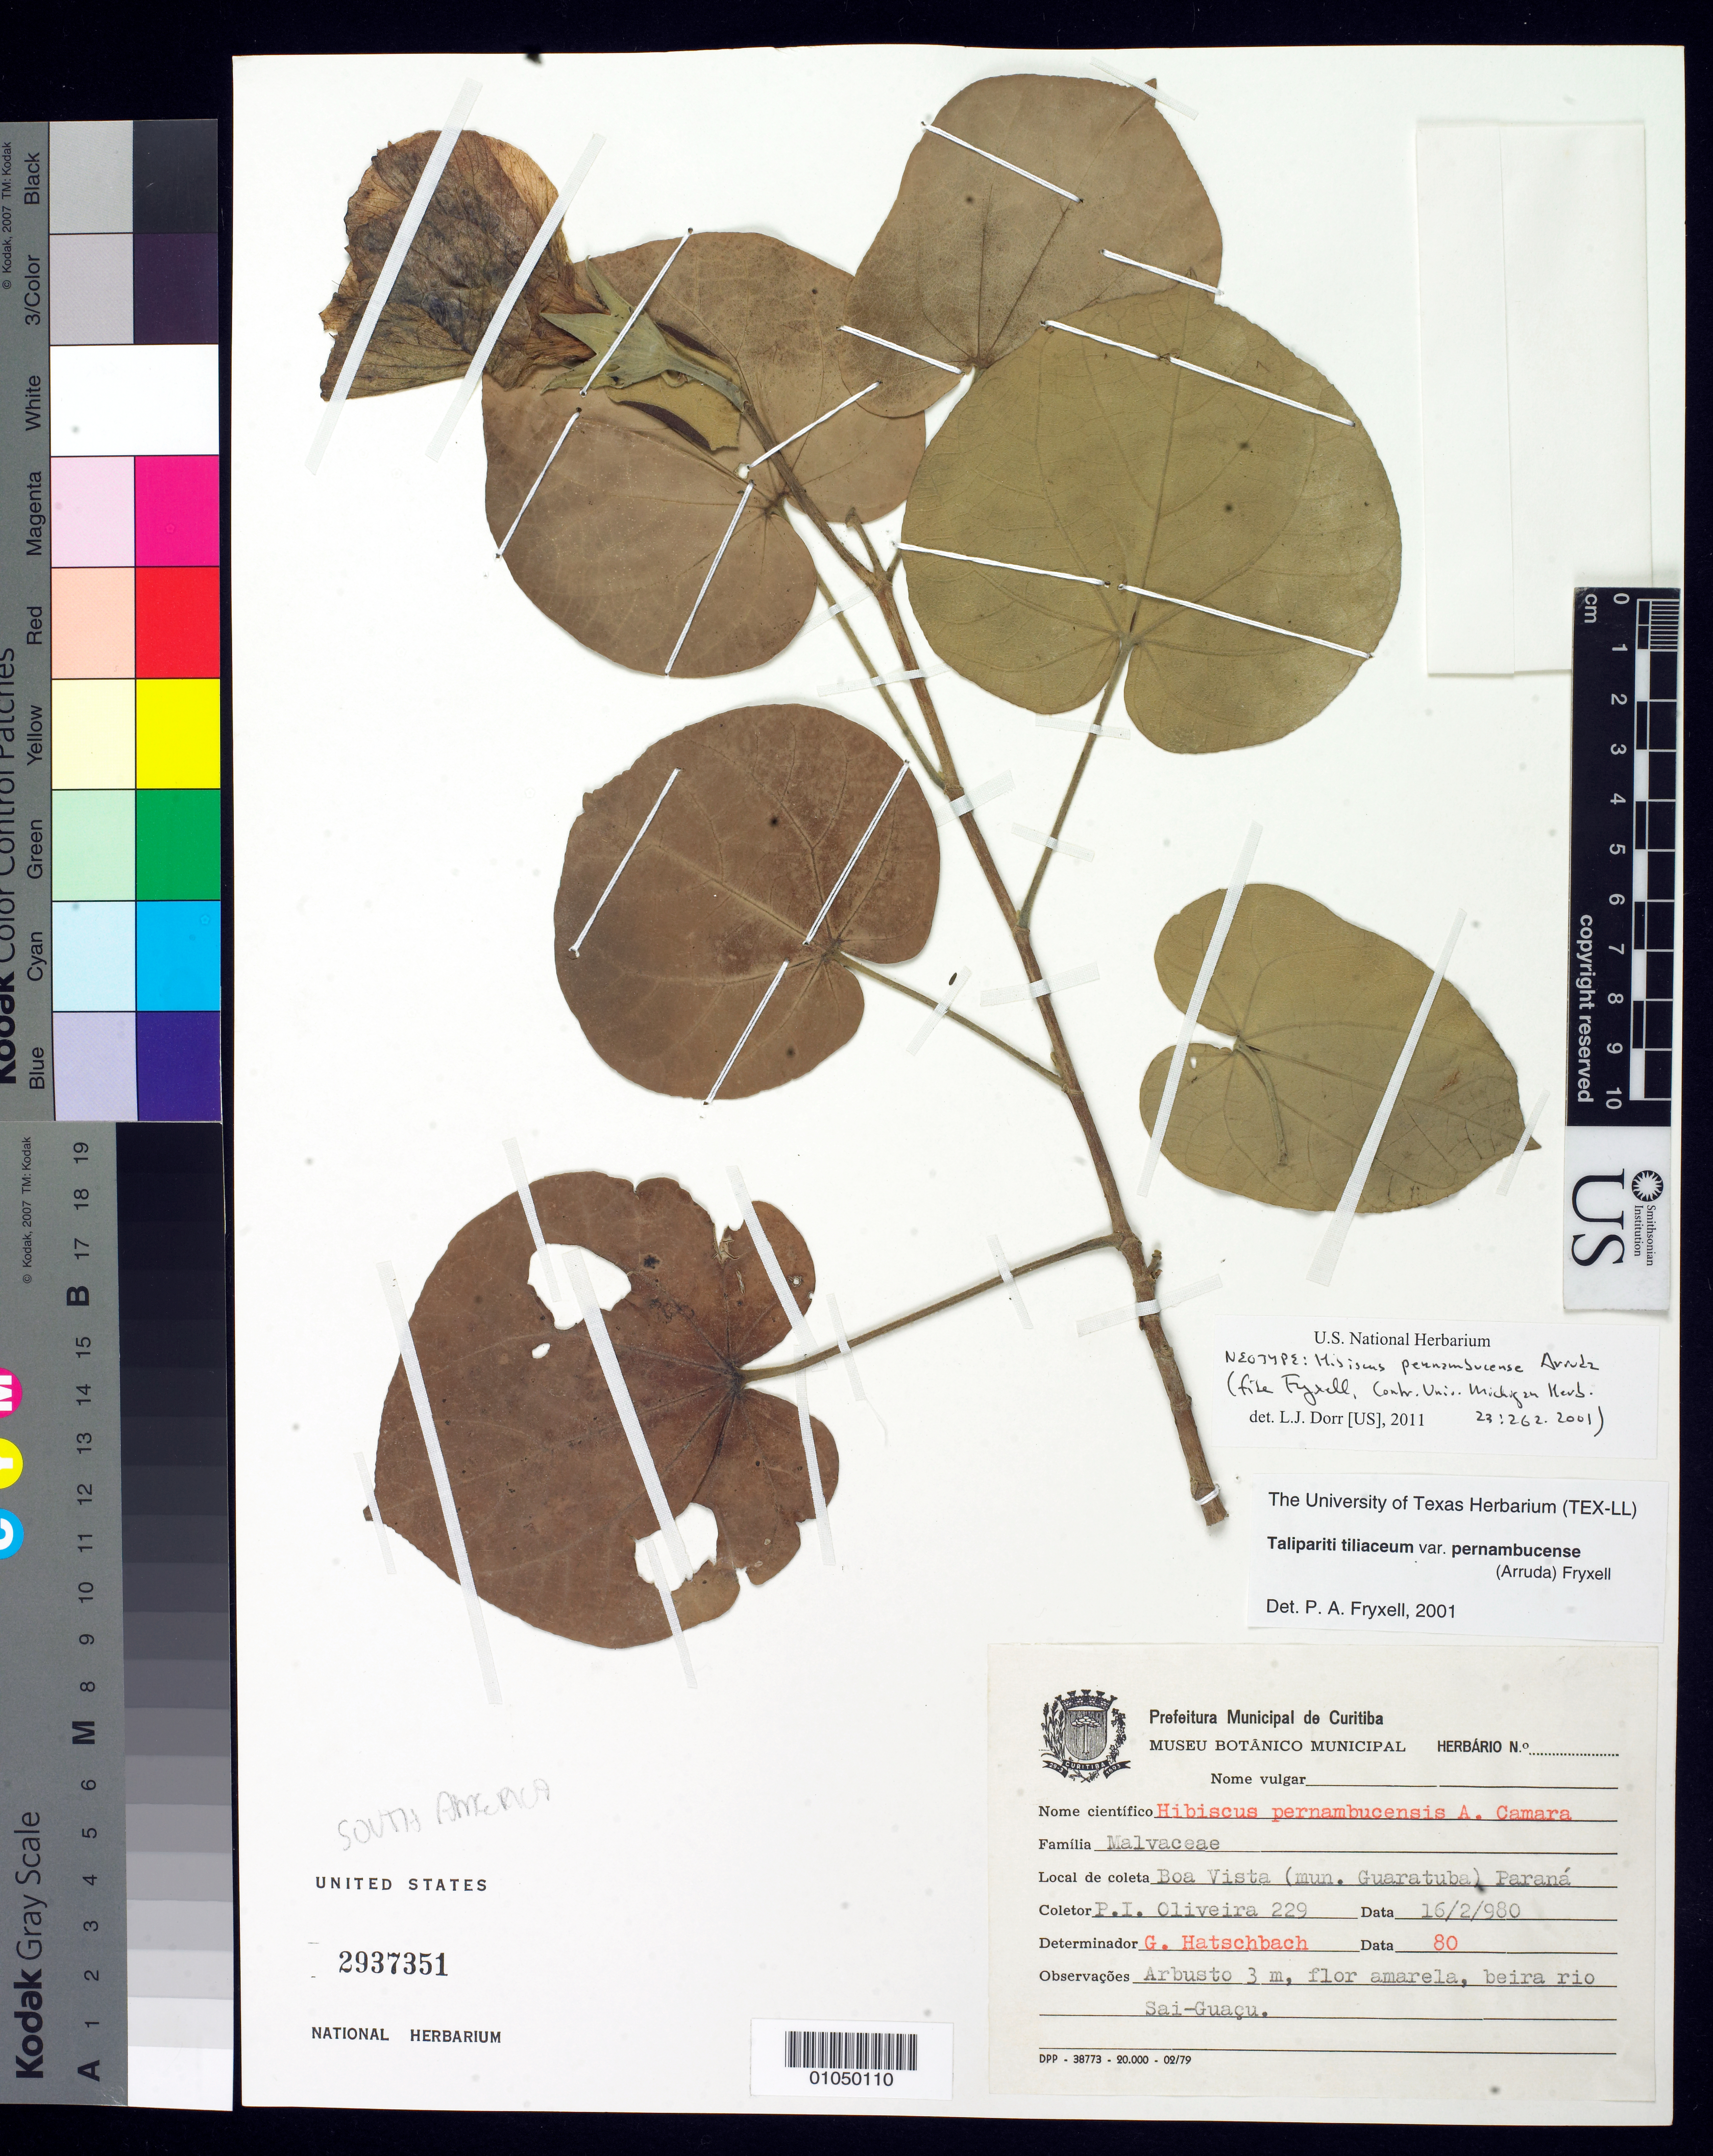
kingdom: Plantae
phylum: Tracheophyta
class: Magnoliopsida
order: Malvales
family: Malvaceae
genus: Hibiscus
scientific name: Hibiscus pernambucensis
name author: Arruda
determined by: Fryxell, Paul A.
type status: Neotype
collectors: P. Oliveira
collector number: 229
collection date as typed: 16 Feb 1980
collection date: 1980-02-16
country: Brazil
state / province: Paraná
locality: Boa Vista (mun. Guaratuba), Paraná. Beira rio Sai-Guaçu.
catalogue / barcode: US 2937351